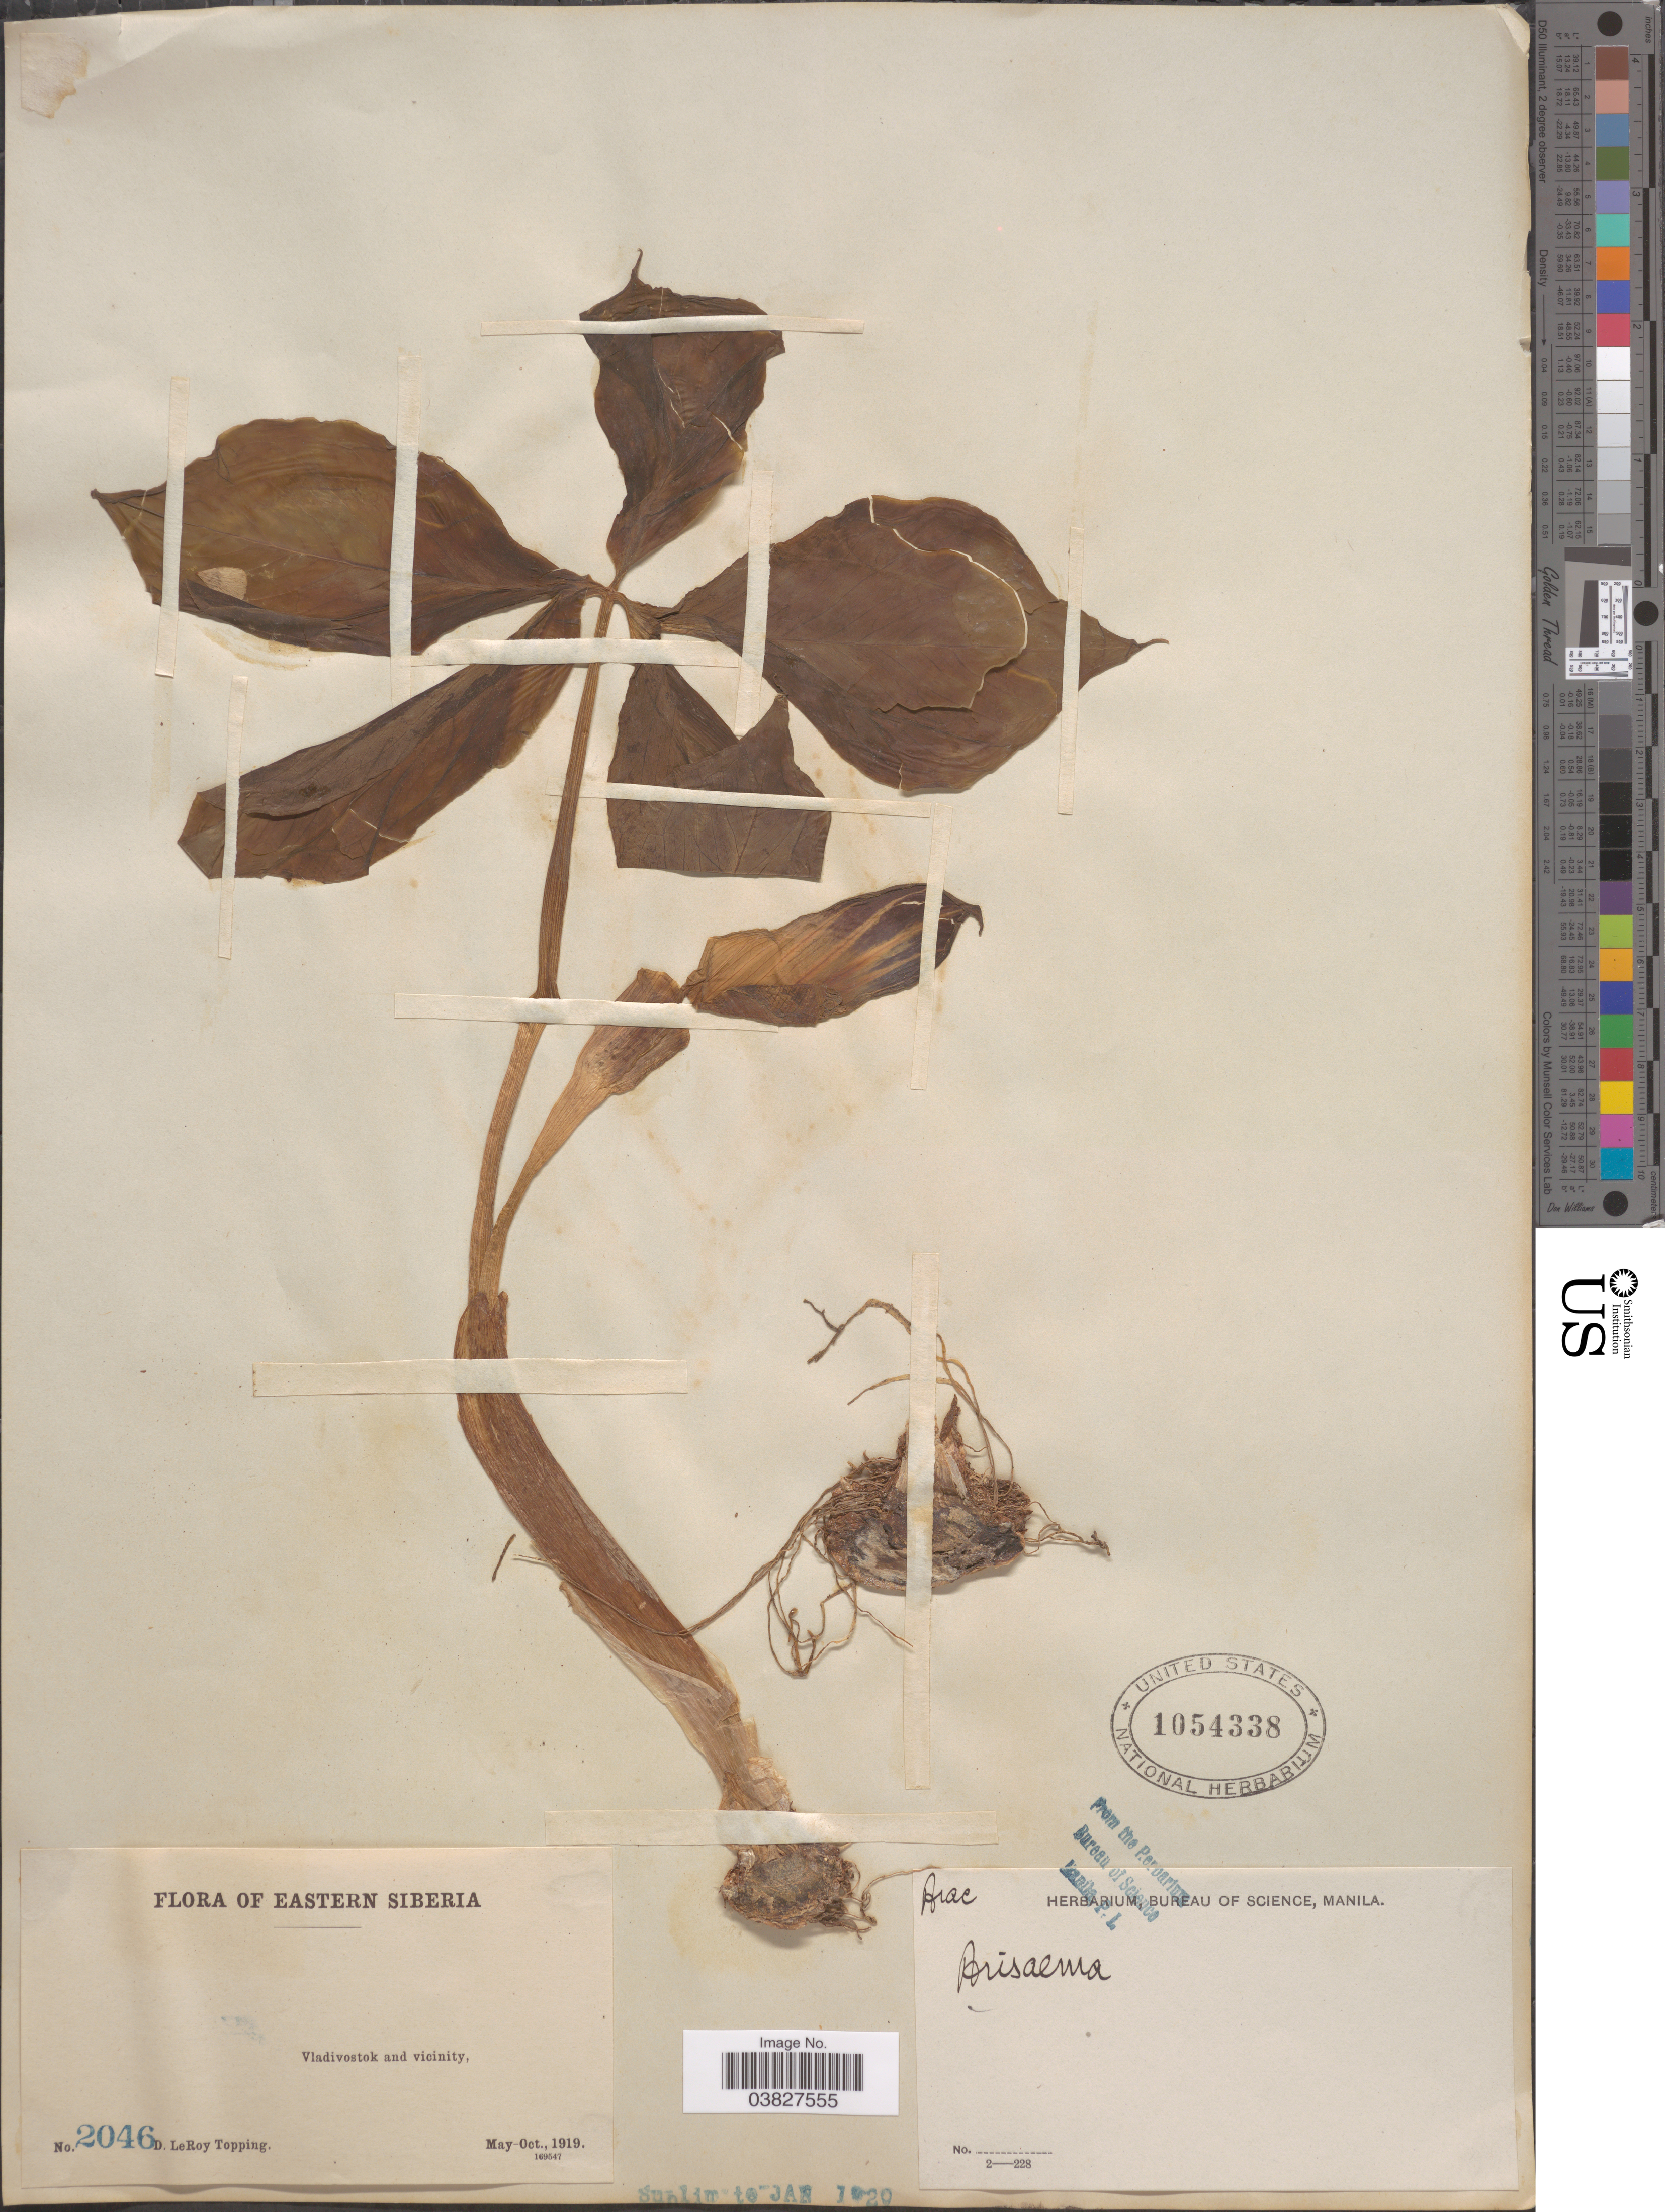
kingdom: Plantae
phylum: Tracheophyta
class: Liliopsida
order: Alismatales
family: Araceae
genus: Arisaema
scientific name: Arisaema amurense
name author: Maxim.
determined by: Ma, Zheng Xu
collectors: D. L. Topping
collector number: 2046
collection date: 1919-05/1919-10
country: Russian Federation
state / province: Primorsky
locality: Eastern Siberia. Vladivostok and vicinity.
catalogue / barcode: US 1054338